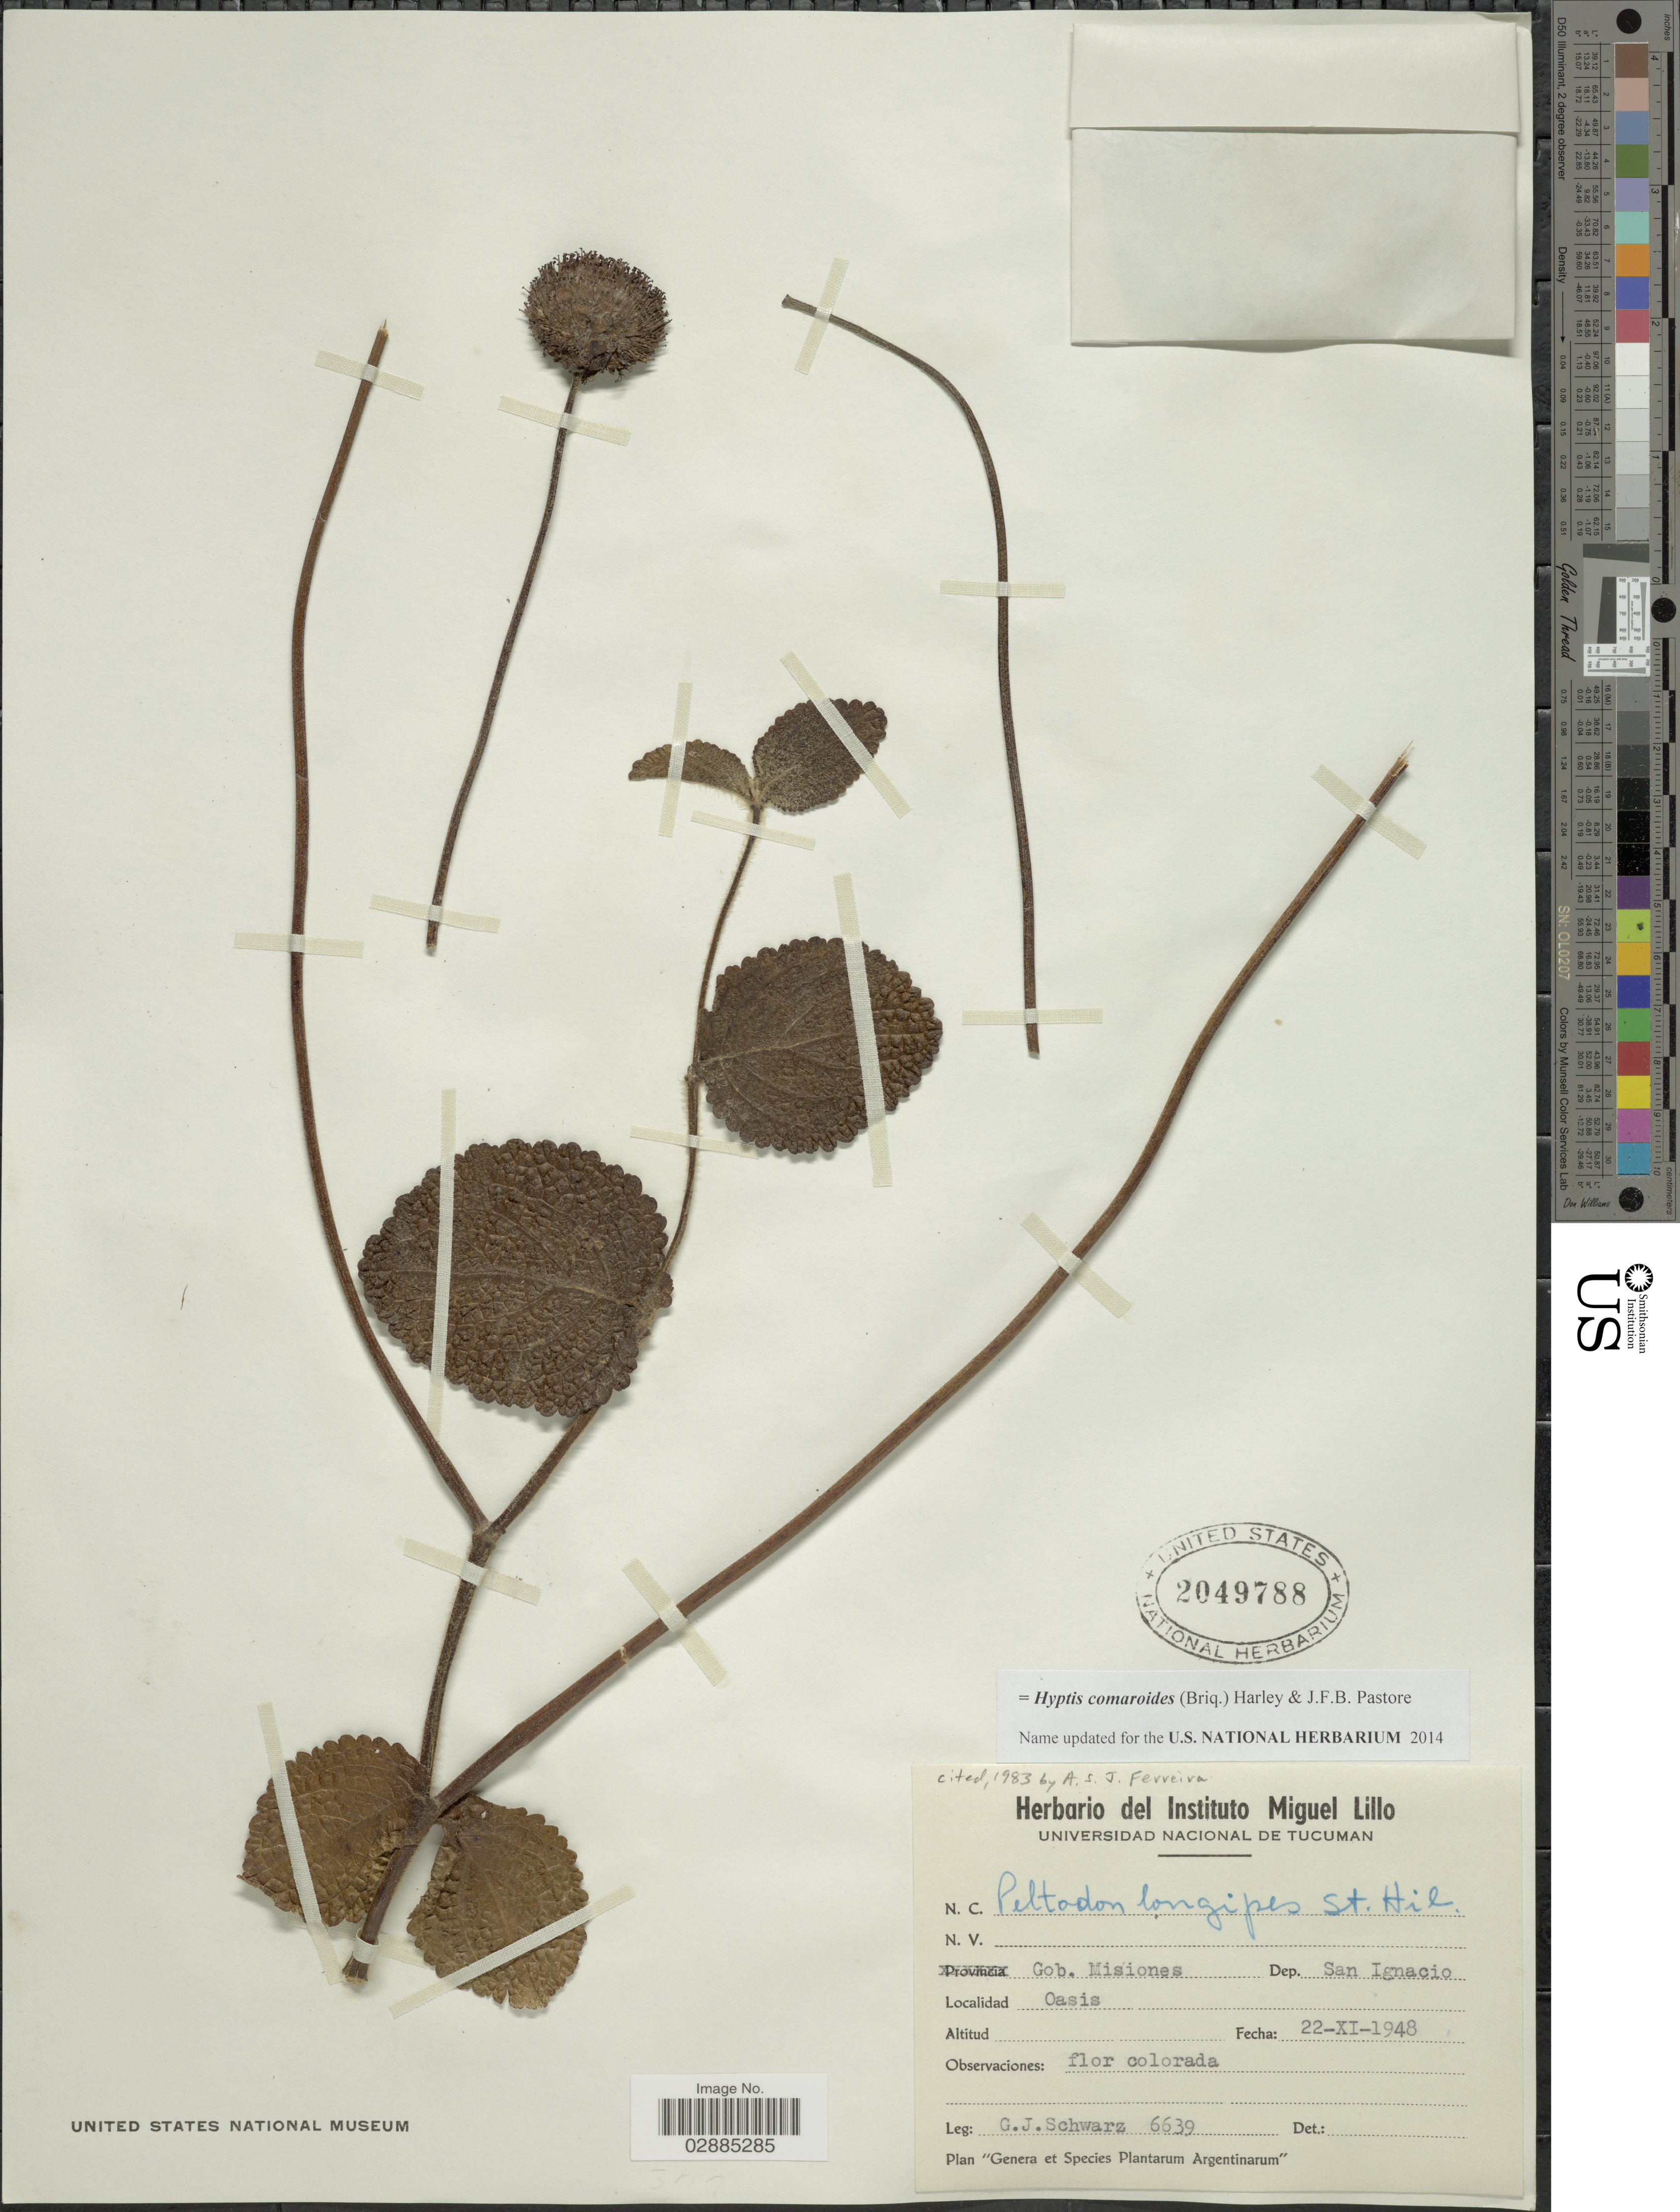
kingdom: Plantae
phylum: Tracheophyta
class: Magnoliopsida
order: Lamiales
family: Lamiaceae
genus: Hyptis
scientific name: Hyptis comaroides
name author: (Briq.) Harley & J.F.B. Pastore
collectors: G. J. Schwarz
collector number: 6693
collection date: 1948-11-22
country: Argentina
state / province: Misiones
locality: Gob. Misiones. Dep. San Ignacio. Oasis.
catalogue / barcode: US 2049788